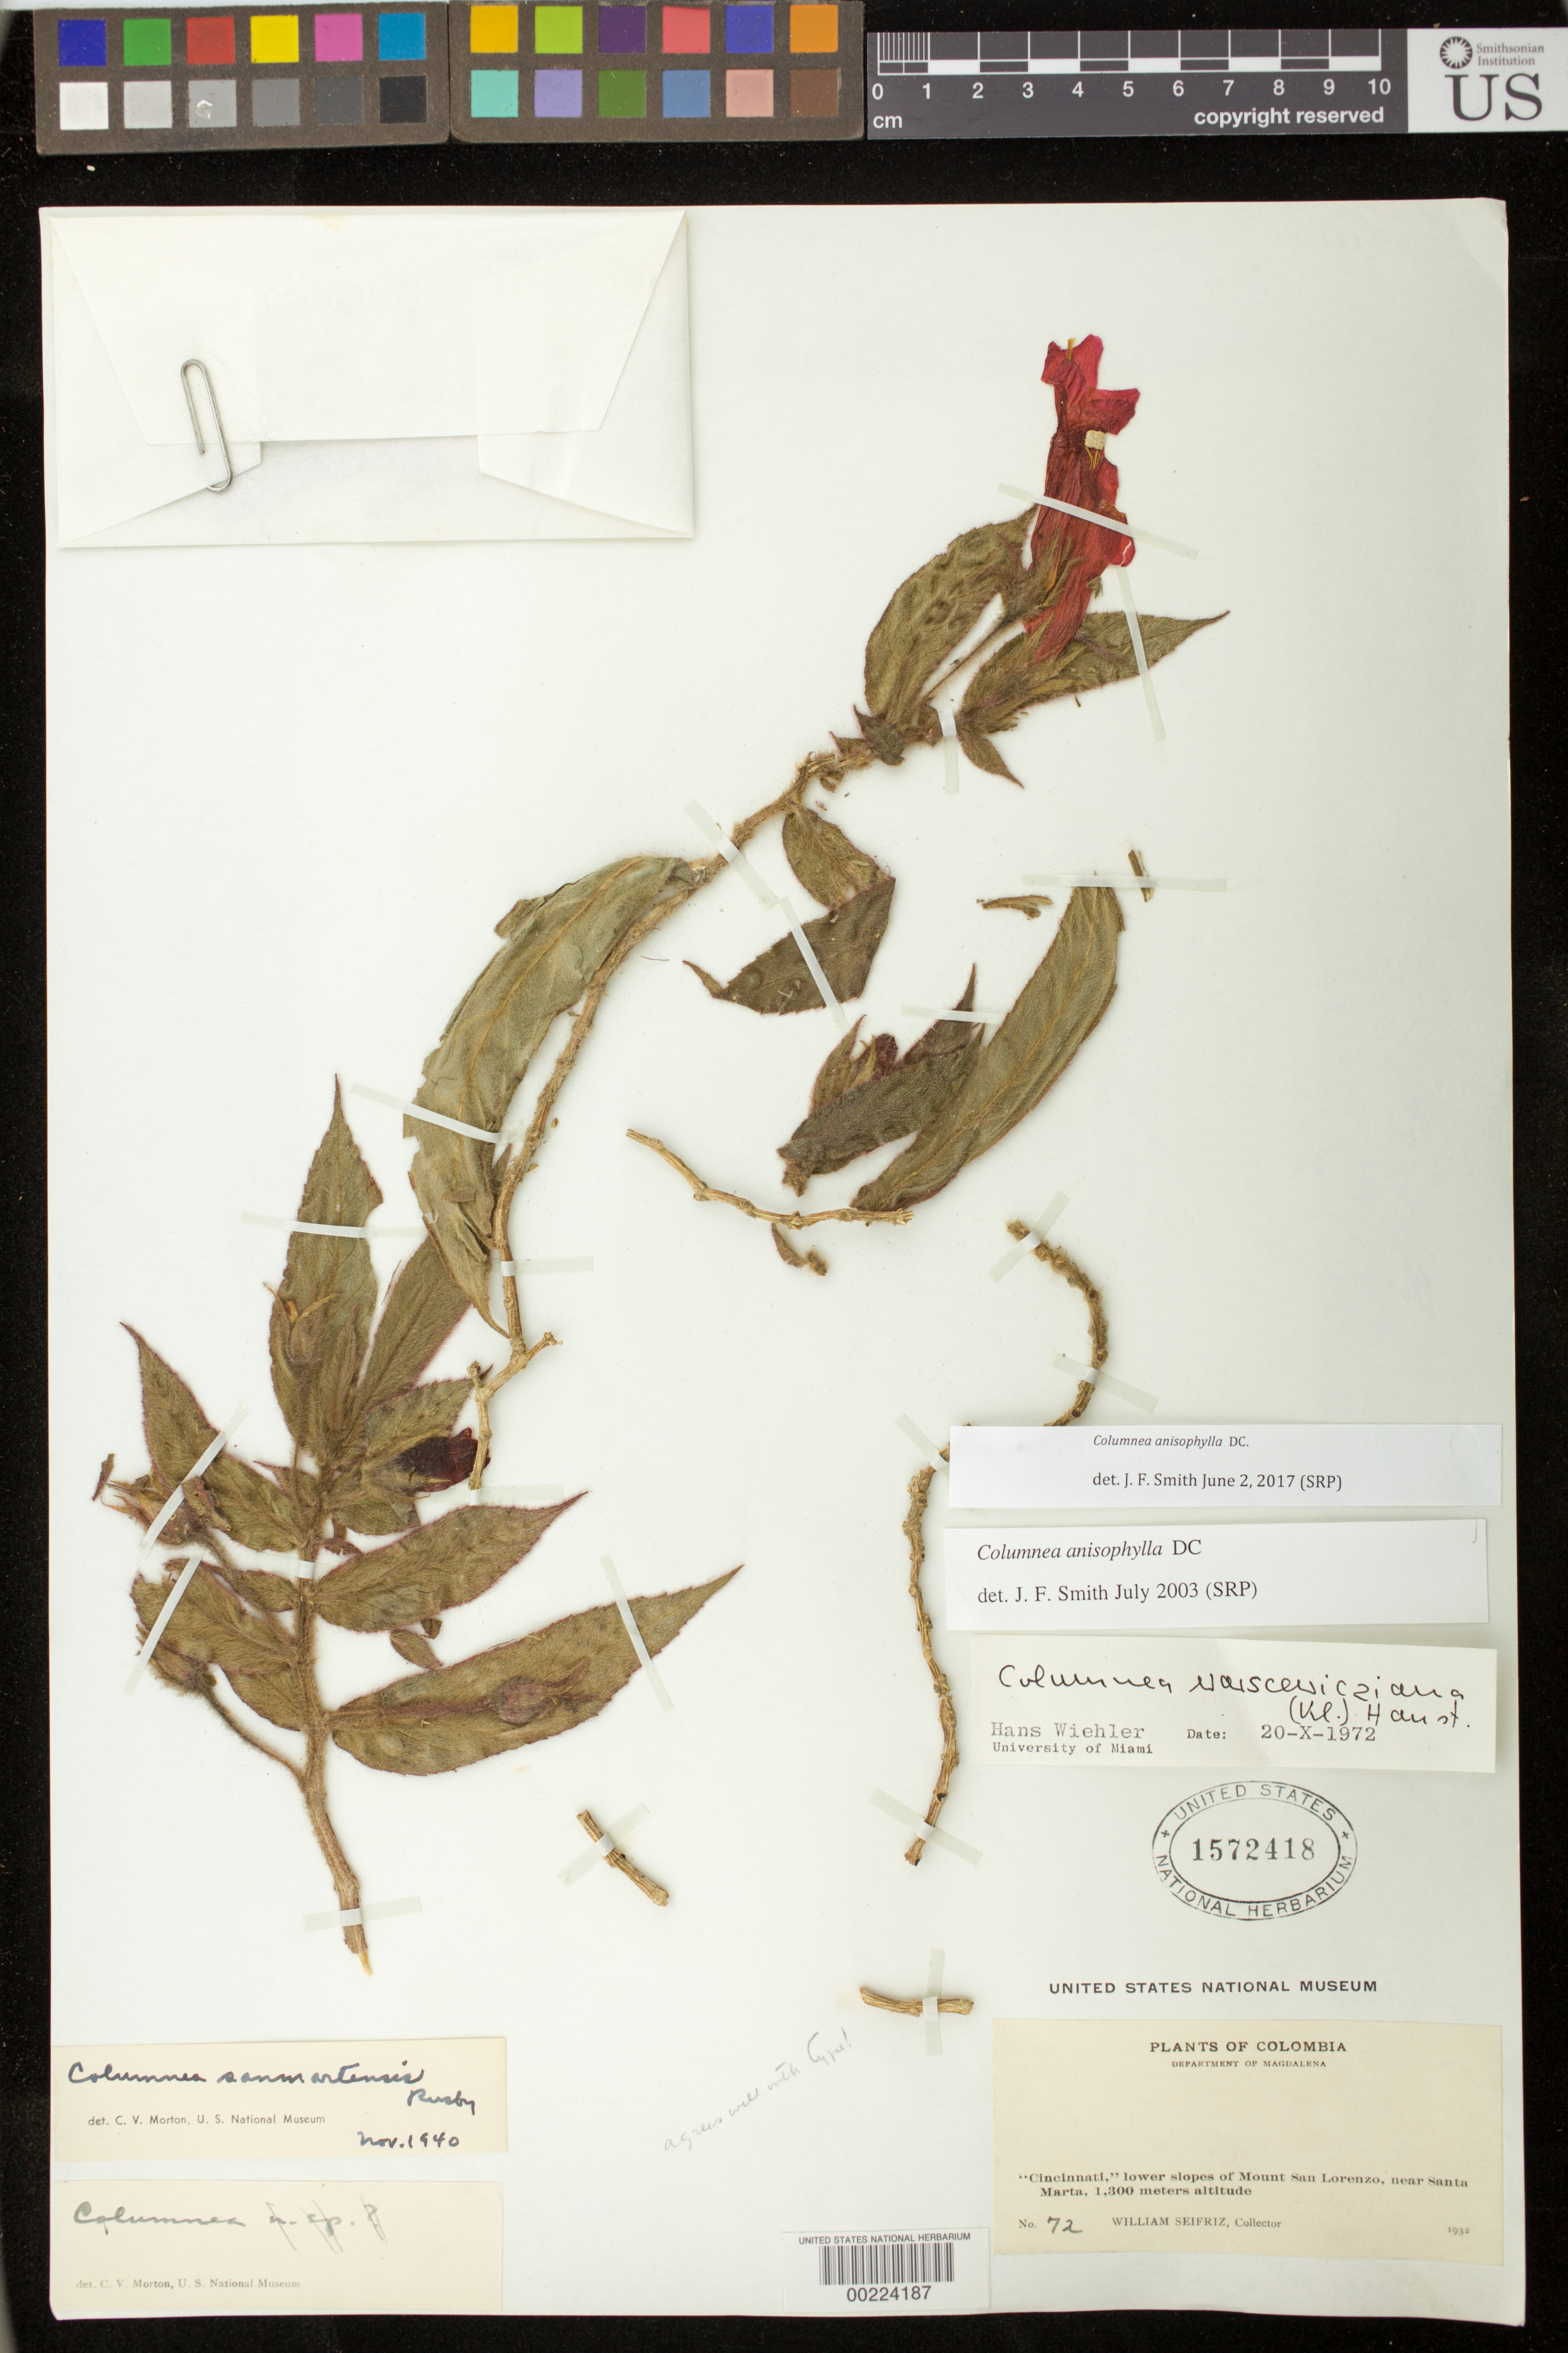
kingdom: Plantae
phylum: Tracheophyta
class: Magnoliopsida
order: Lamiales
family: Gesneriaceae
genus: Columnea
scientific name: Columnea anisophylla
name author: DC.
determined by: Smith, J. F.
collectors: W. Seifriz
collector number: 72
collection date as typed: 1932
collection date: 1932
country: Colombia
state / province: Magdalena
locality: Cincinnati,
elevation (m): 1300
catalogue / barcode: US 1572418